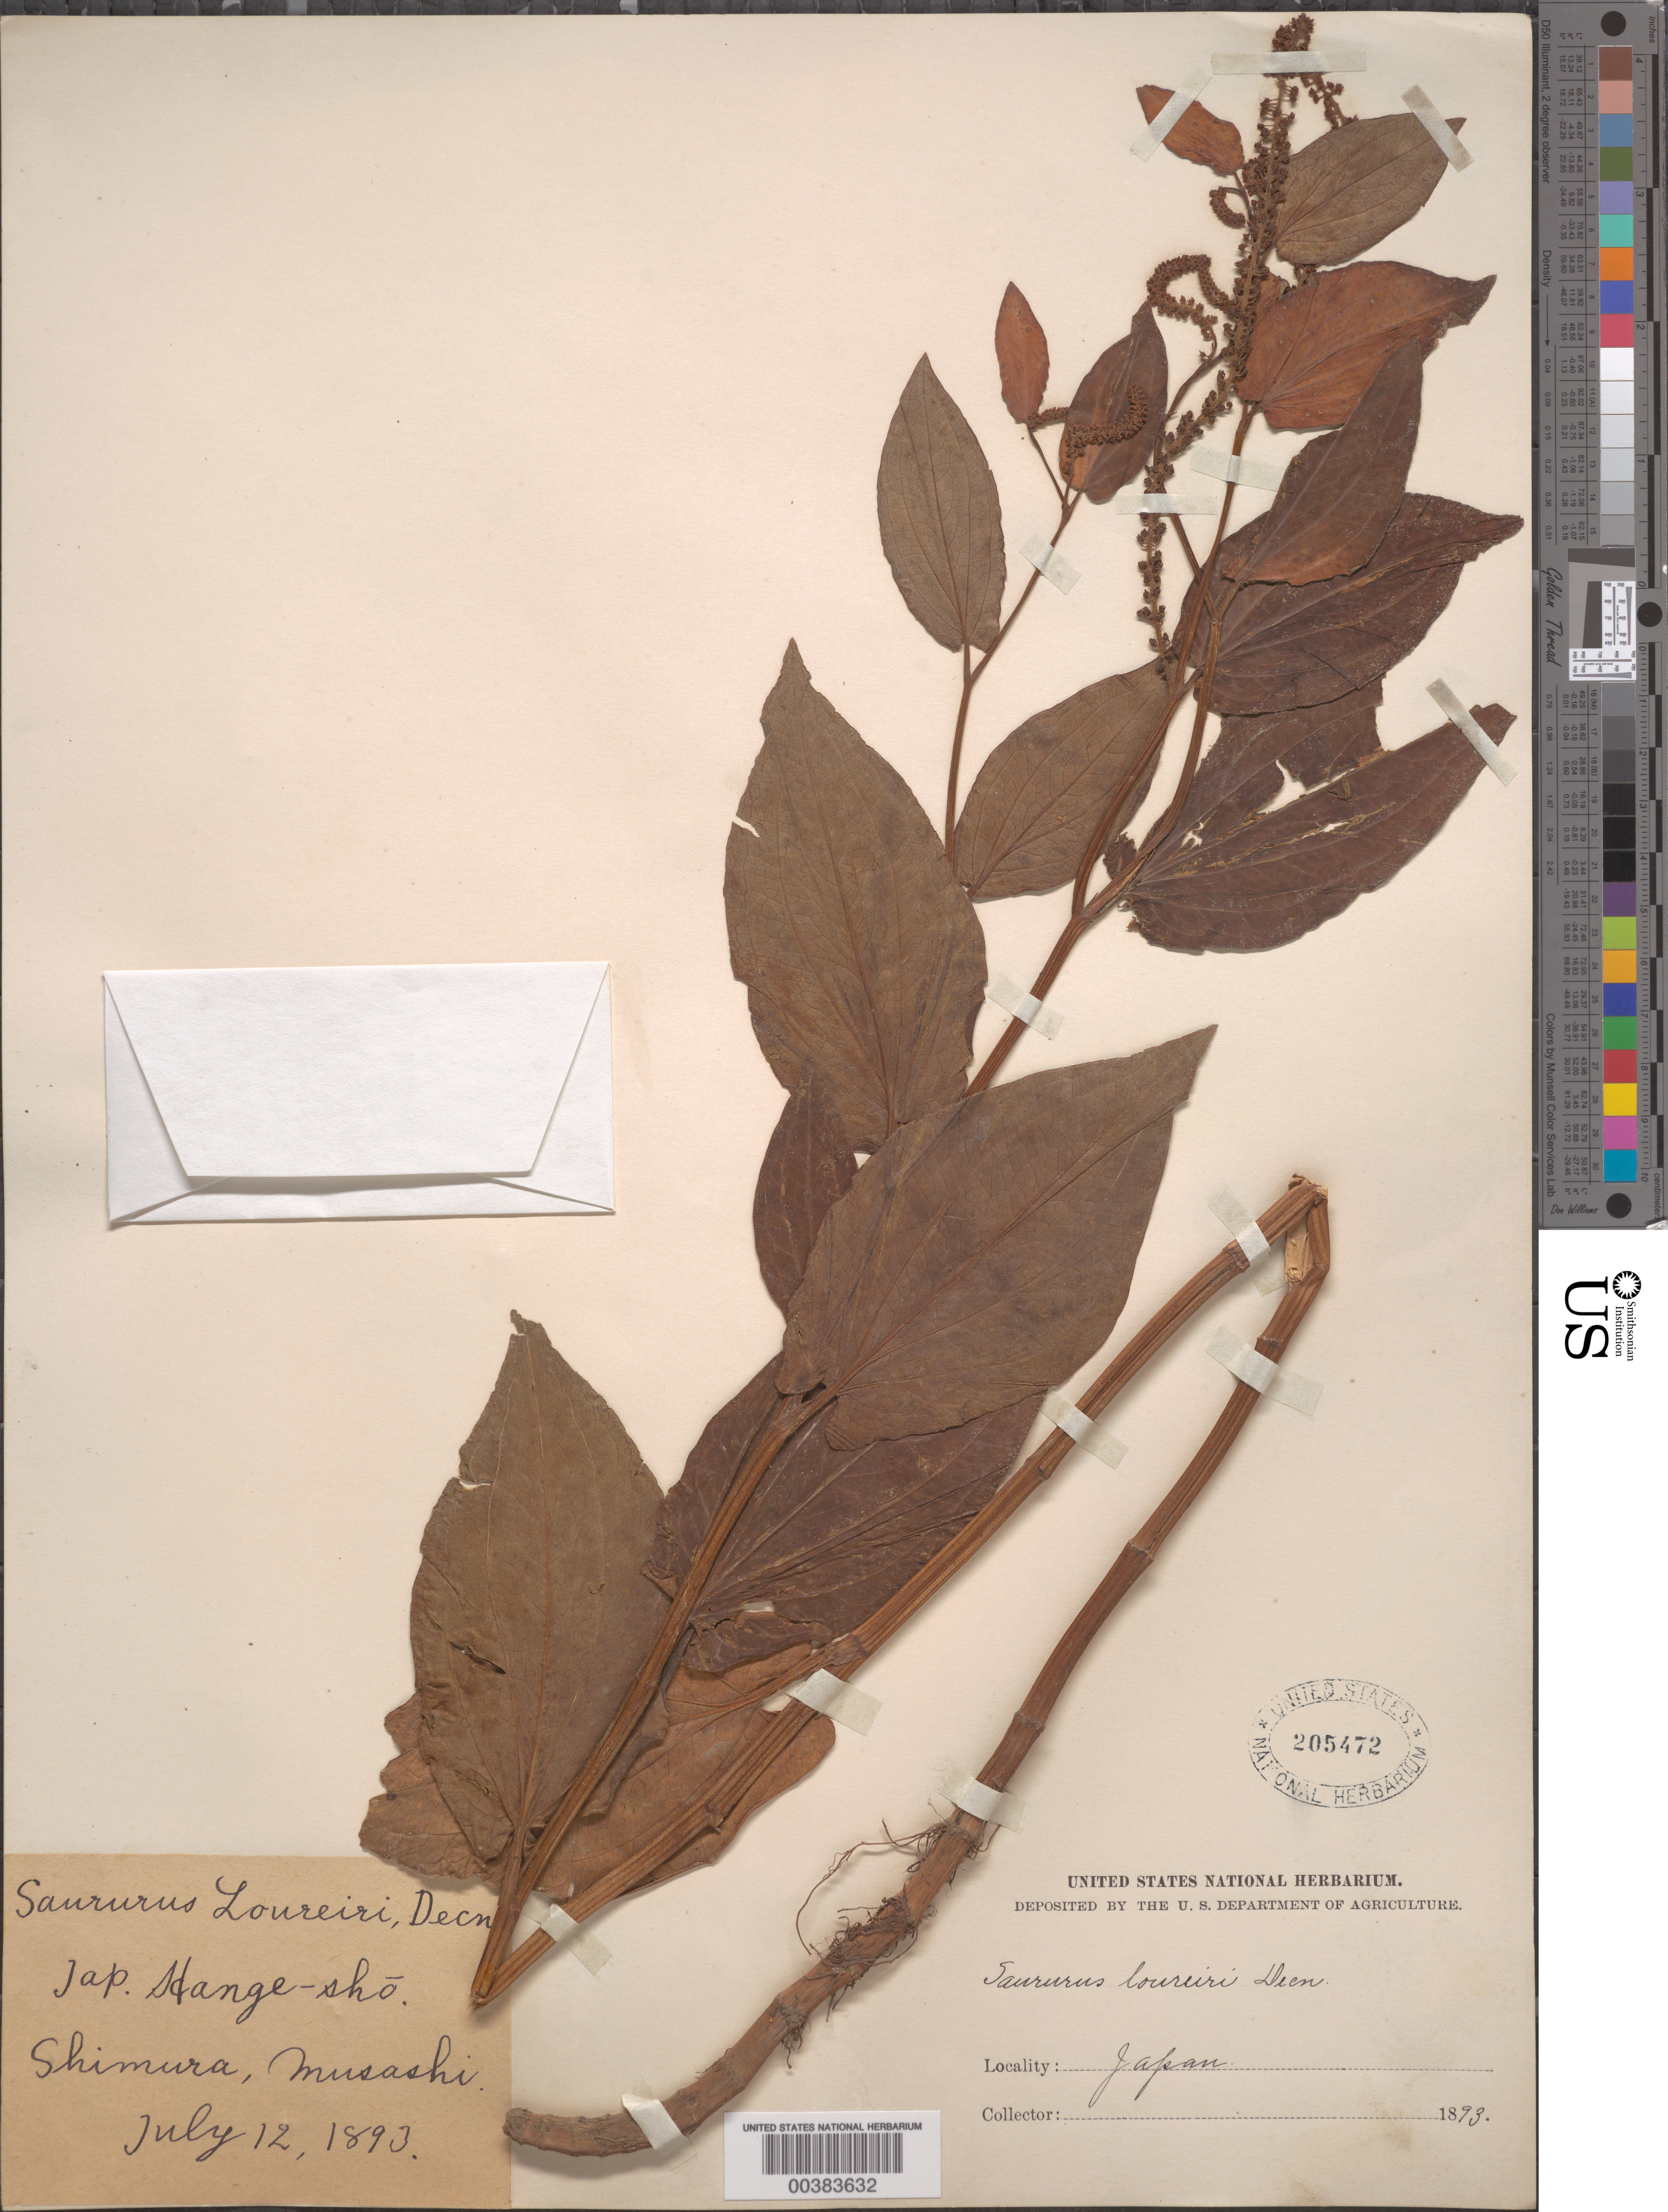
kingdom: Plantae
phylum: Tracheophyta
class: Magnoliopsida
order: Piperales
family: Saururaceae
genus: Saururus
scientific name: Saururus chinensis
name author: (Lour.) Baill.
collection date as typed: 12 Jul 1893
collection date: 1893-07-12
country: Japan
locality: Hange-sho, shimura, musashi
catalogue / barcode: US 205472